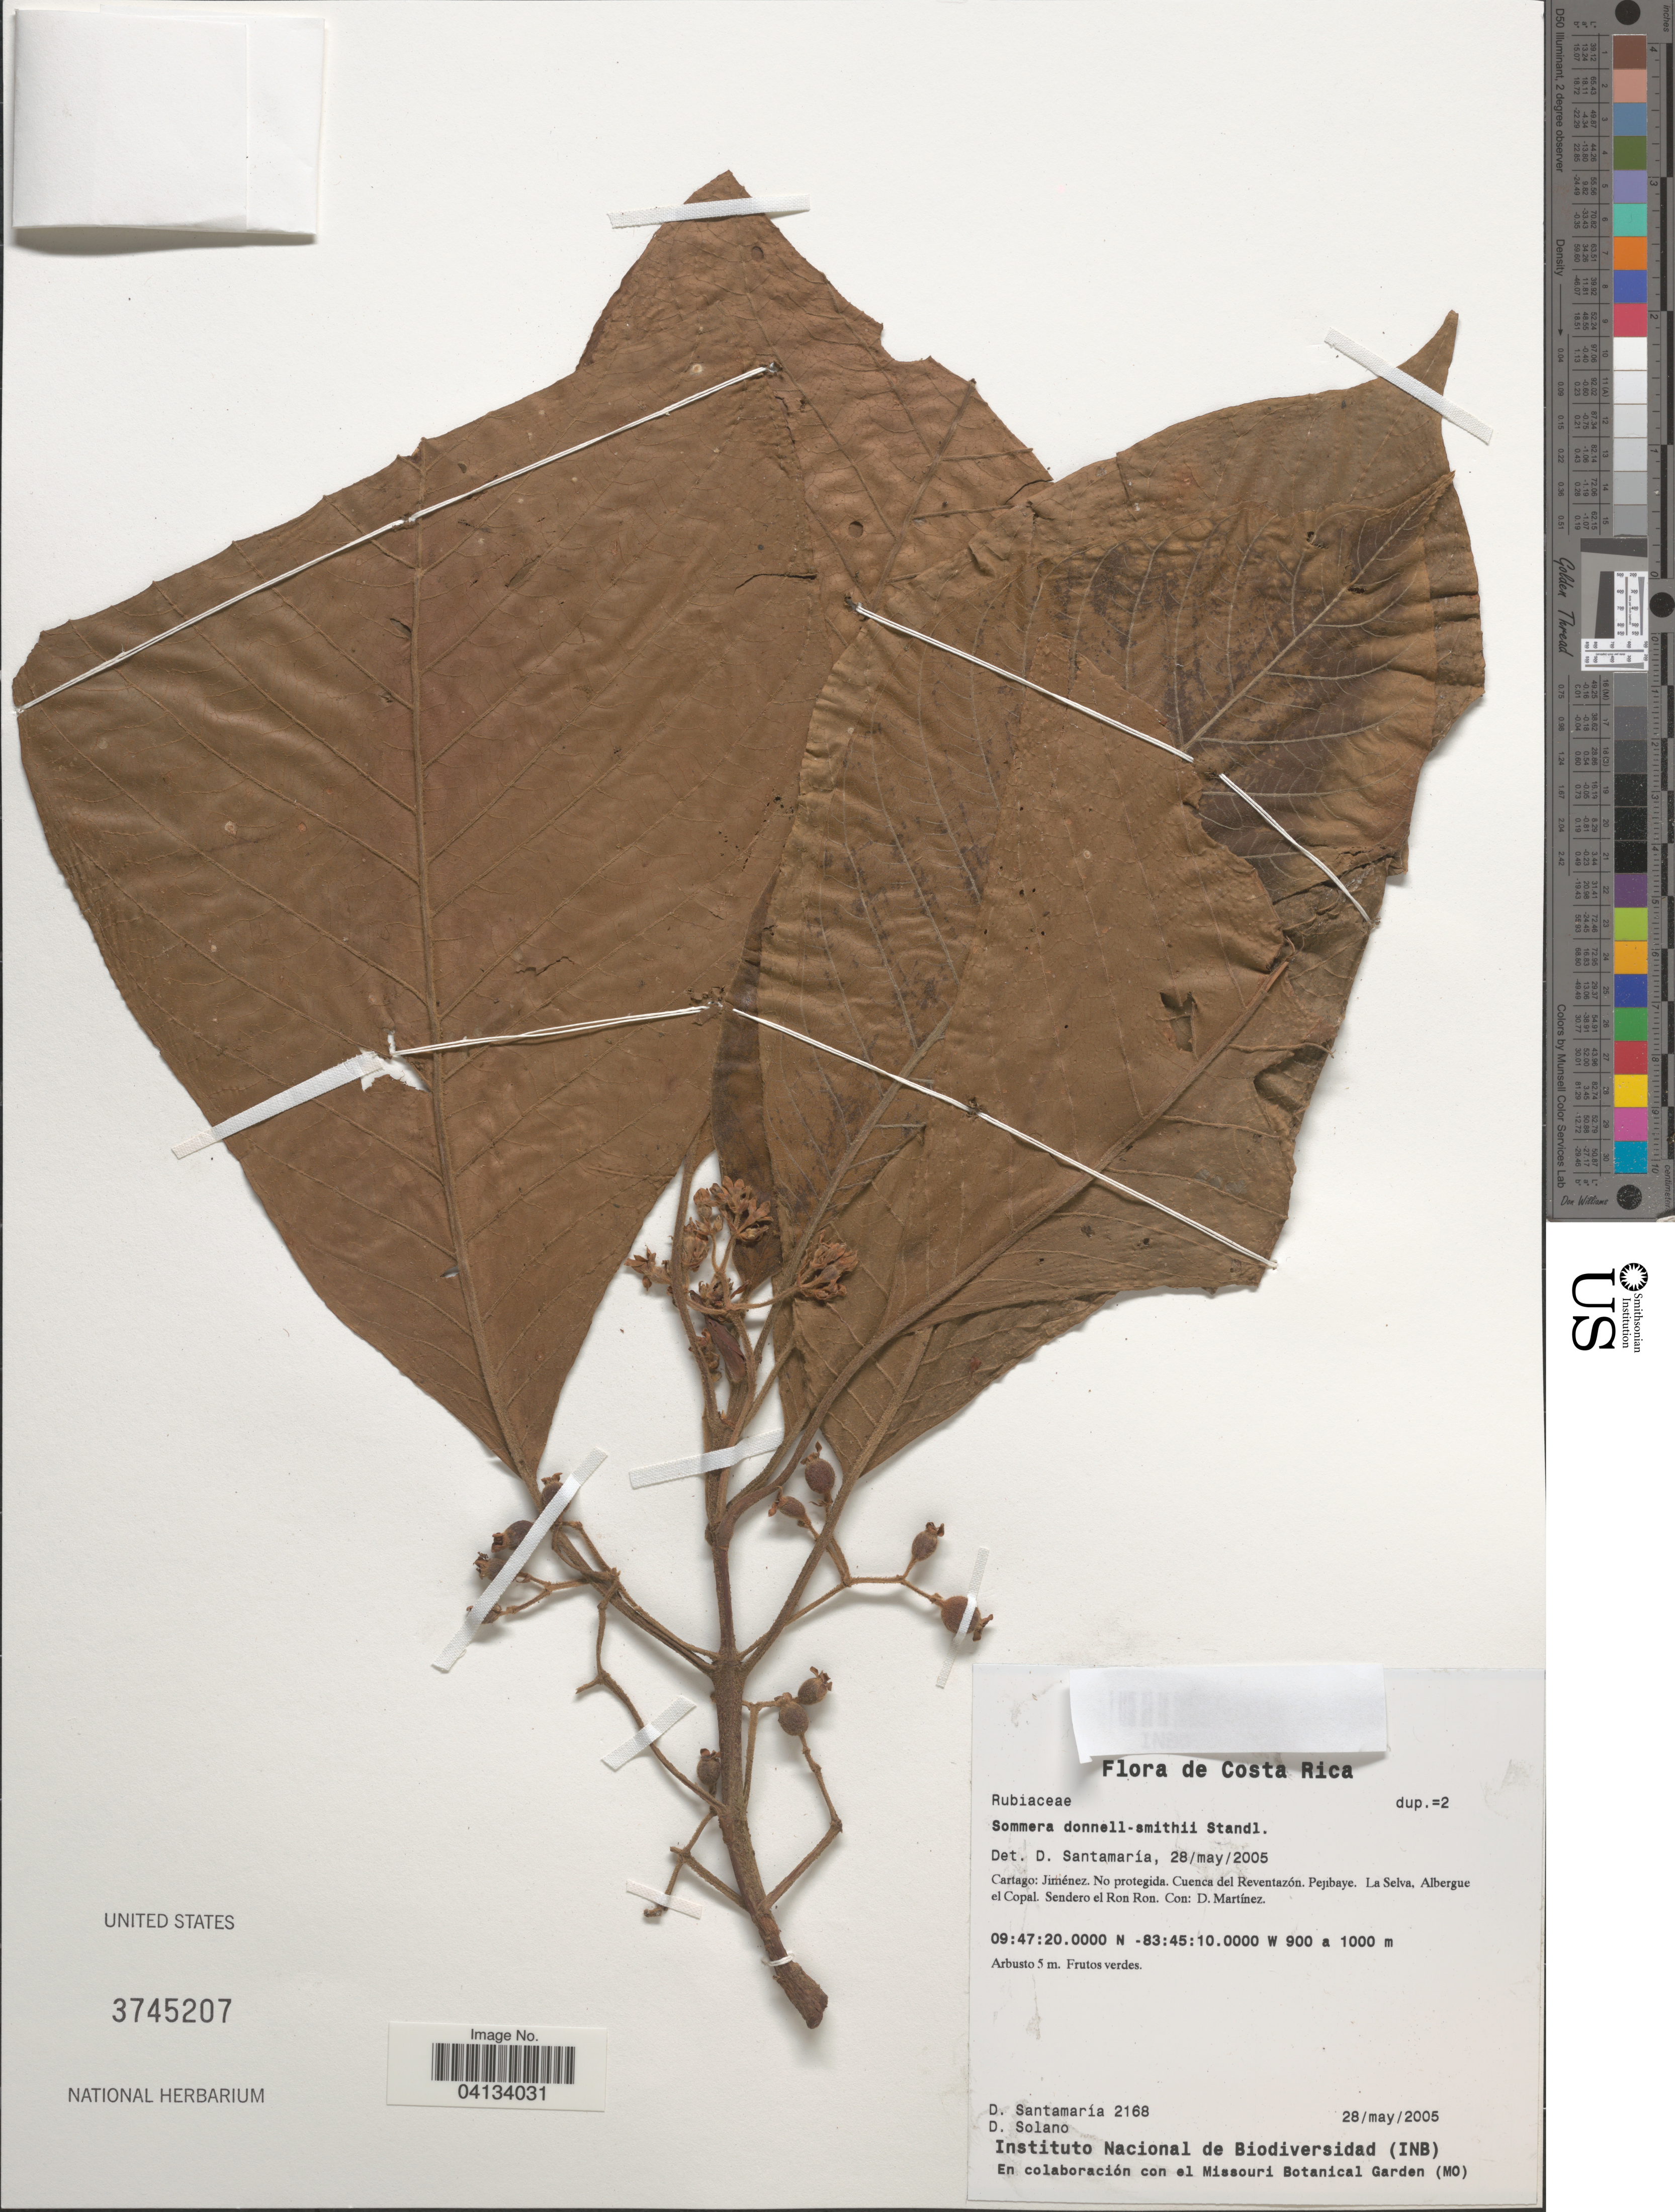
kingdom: Plantae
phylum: Tracheophyta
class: Magnoliopsida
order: Gentianales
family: Rubiaceae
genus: Sommera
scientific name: Sommera donnell-smithii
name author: Standl.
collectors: D. Santamaria, D. Solano & D. Martínez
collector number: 2168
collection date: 2005-05-28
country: Costa Rica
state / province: Cartago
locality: Jiménez. Cuenca del Reventazón. Pejibaye. La Selva, Albergue el Copal. Sendero el Ron Ron.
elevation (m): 900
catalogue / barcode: US 3745207